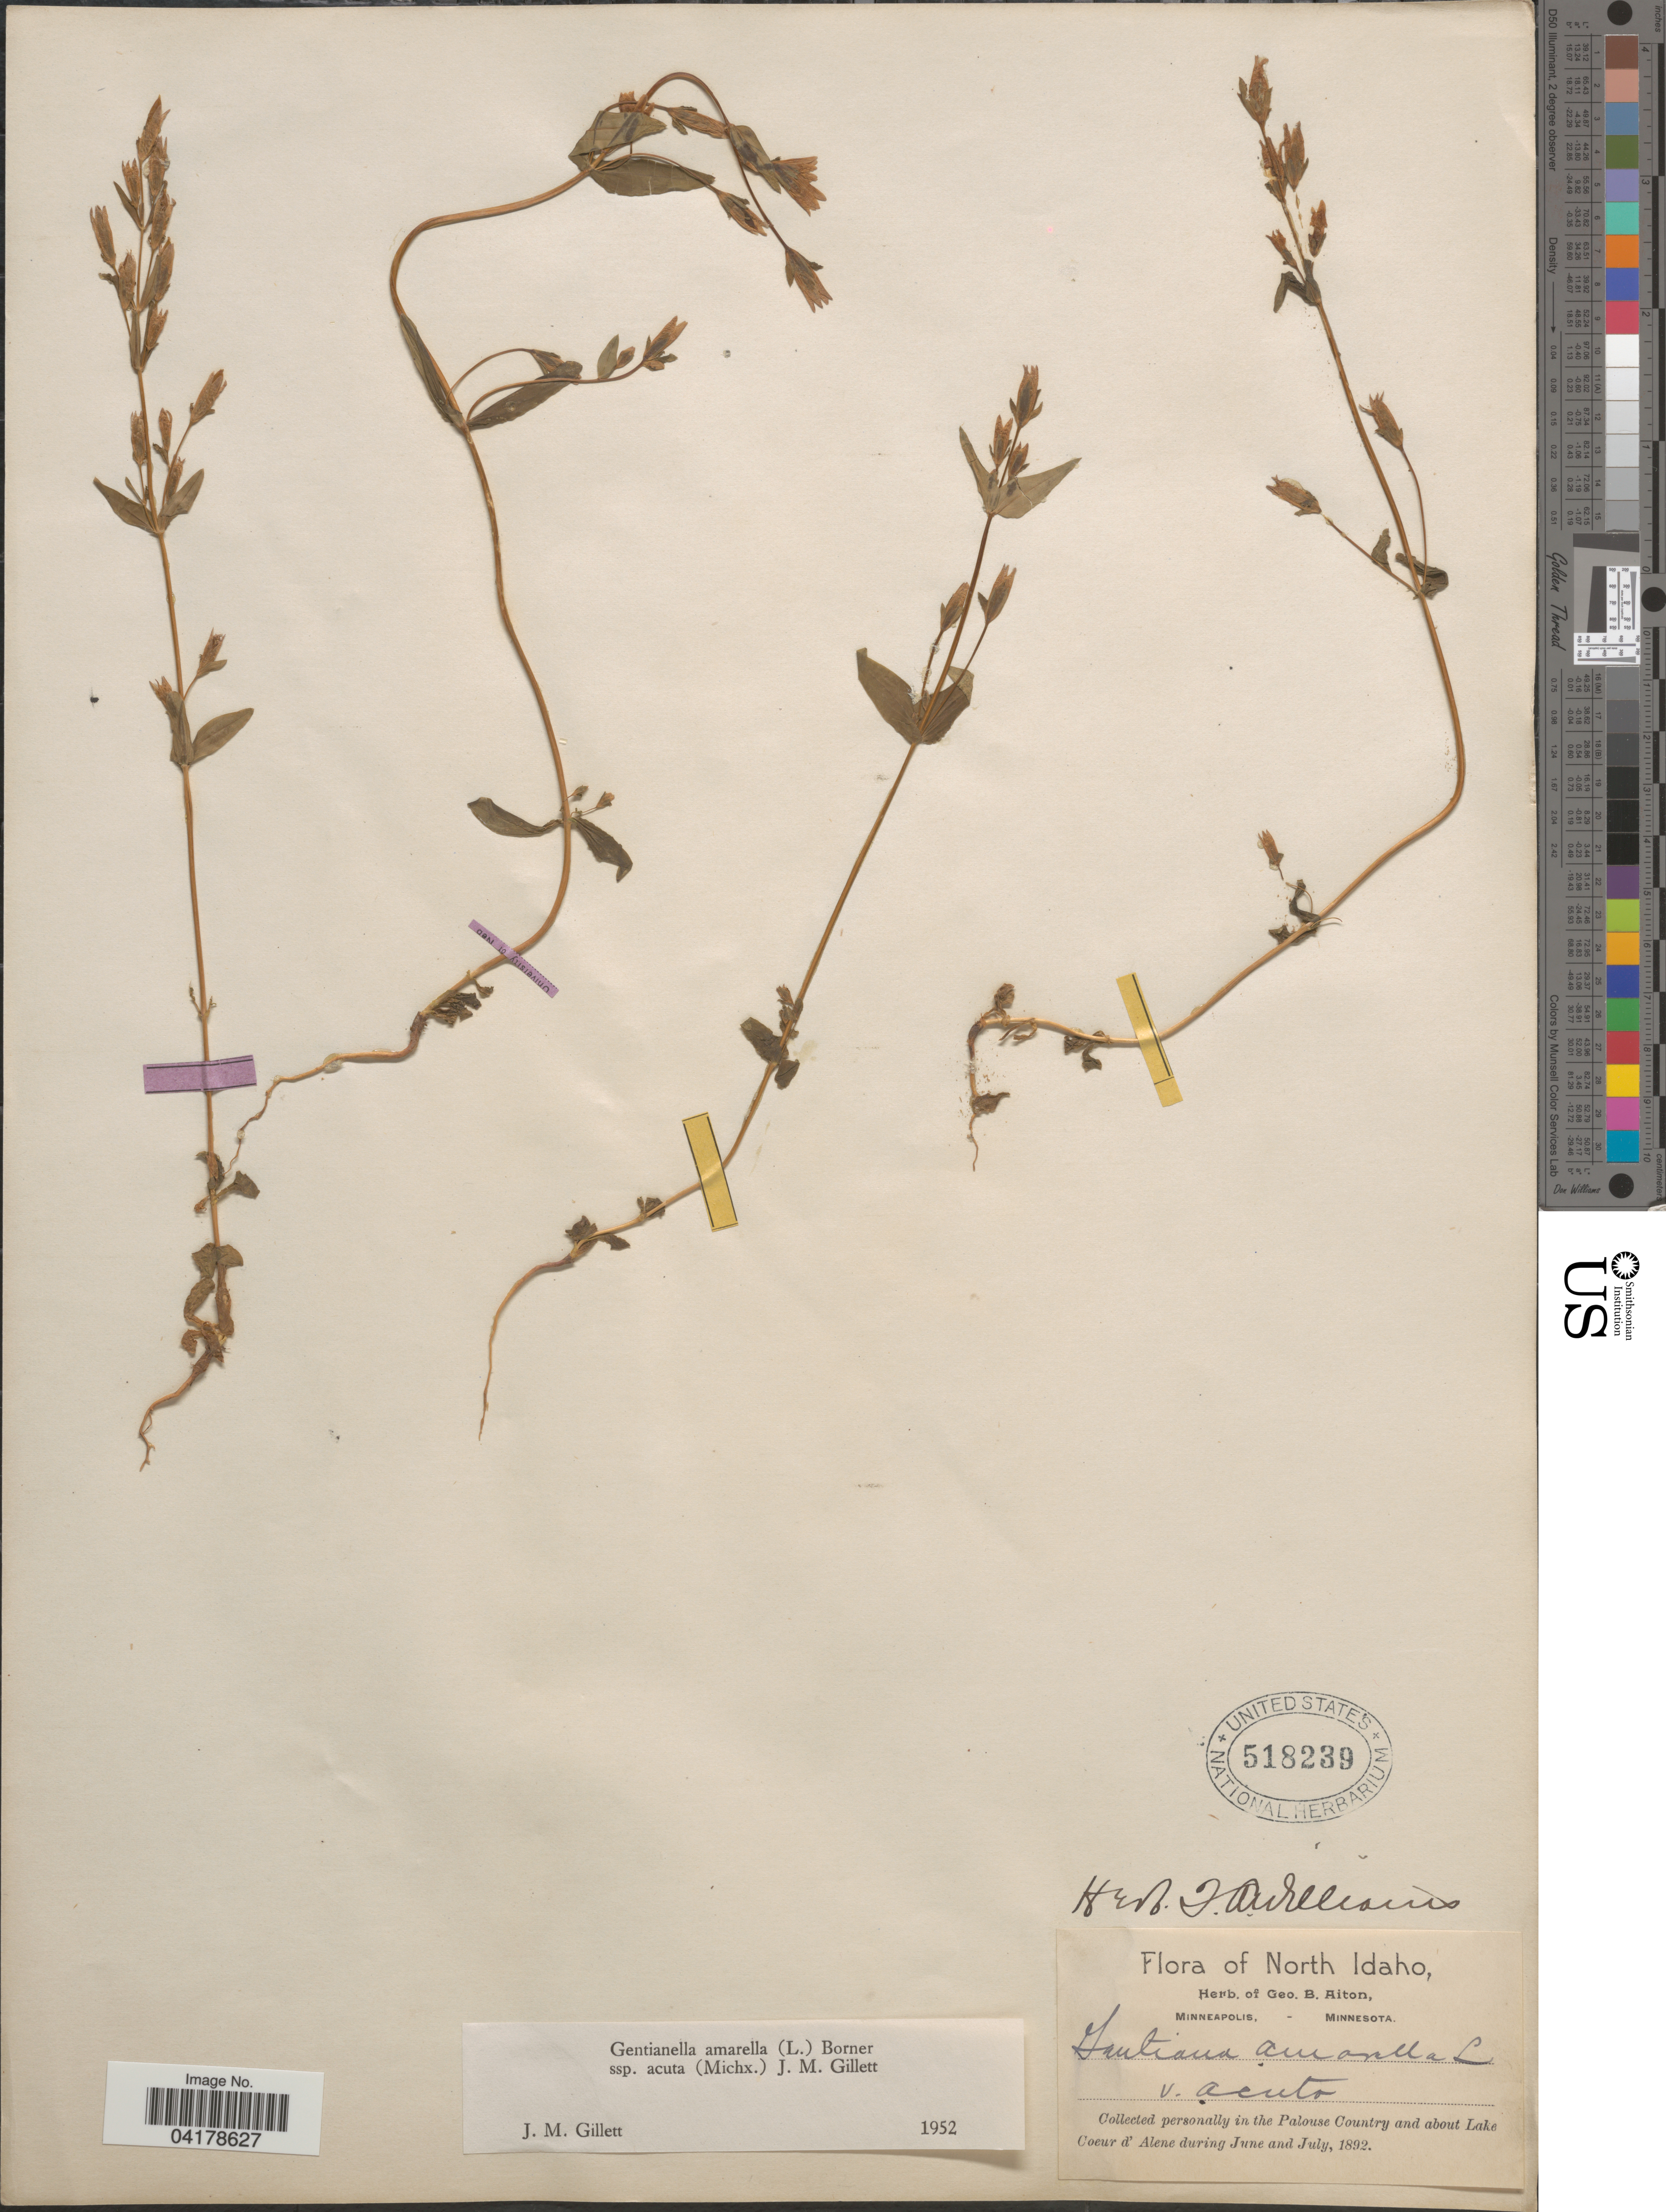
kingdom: Plantae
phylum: Tracheophyta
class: Magnoliopsida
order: Gentianales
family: Gentianaceae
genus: Gentianella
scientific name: Gentianella amarella subsp. acuta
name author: (Michx.) J.M. Gillett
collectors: ex herb. Geo. B. Aiton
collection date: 1892-06/1892-07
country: United States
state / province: Idaho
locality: North Idaho. In the Palouse Country and about Lake Coeur d' Alene.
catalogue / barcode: US 518239